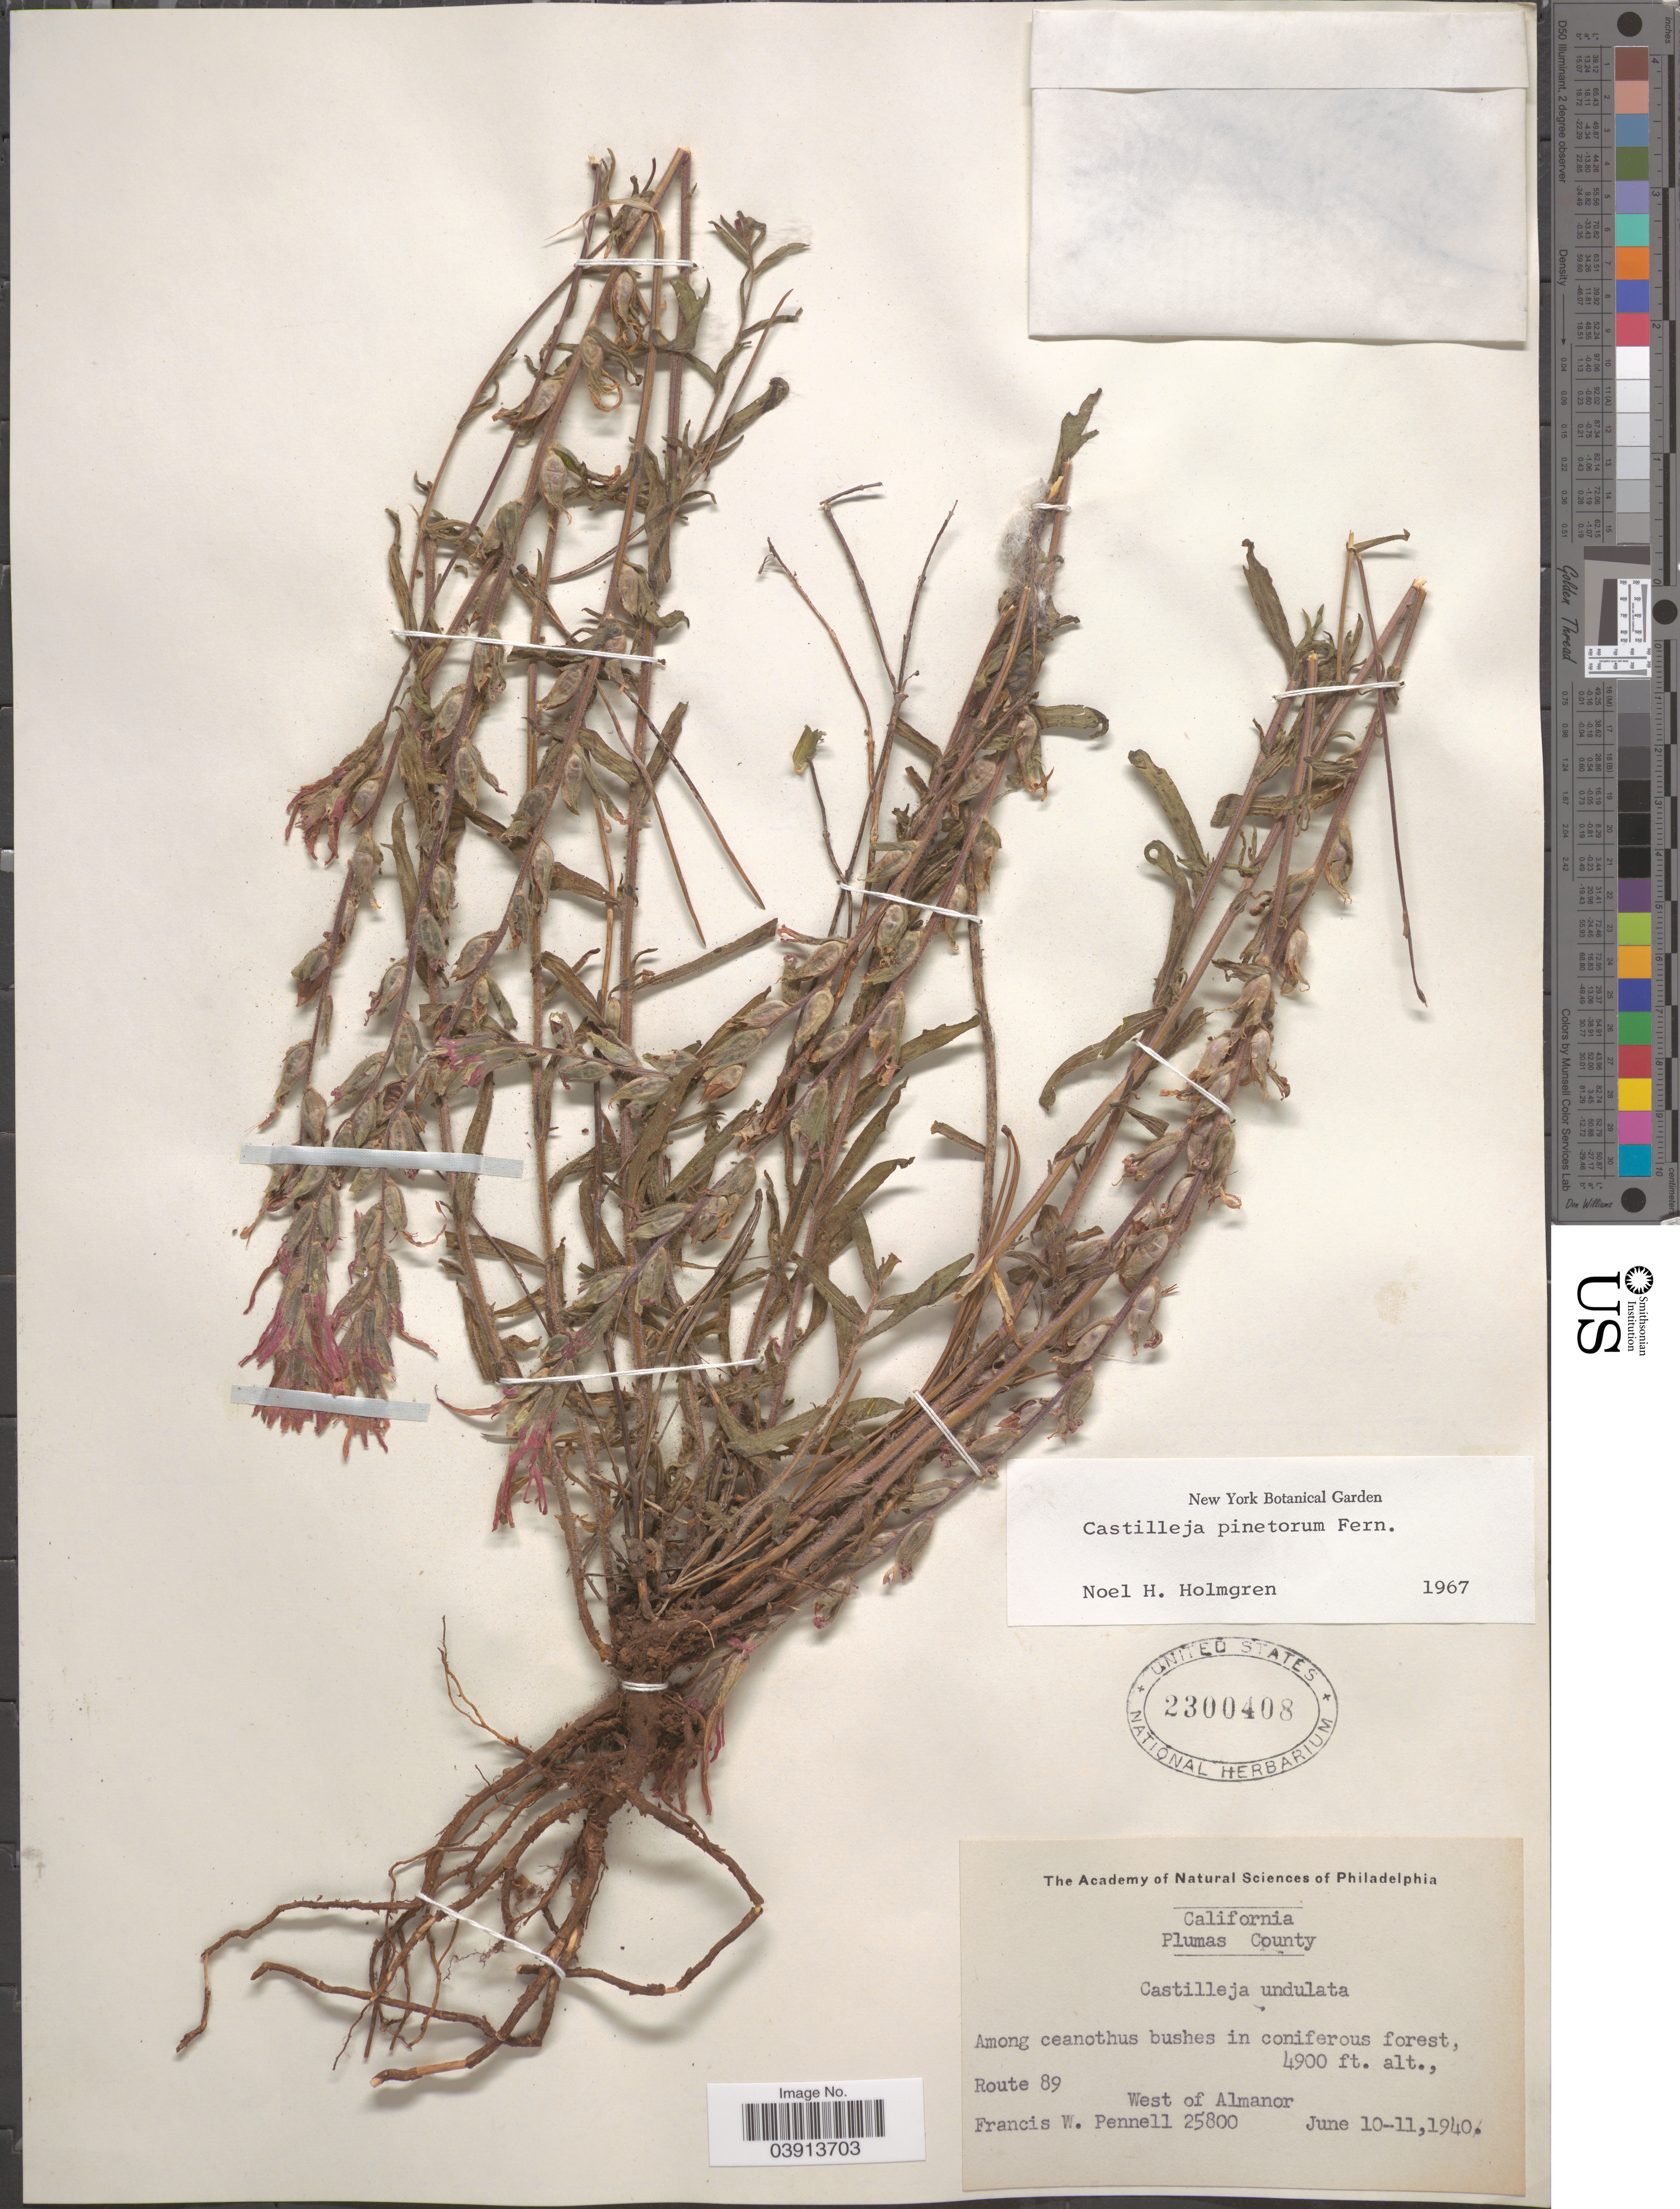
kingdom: Plantae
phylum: Tracheophyta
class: Magnoliopsida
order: Lamiales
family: Orobanchaceae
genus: Castilleja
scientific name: Castilleja pinetorum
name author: Fernald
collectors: F. W. Pennell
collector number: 25800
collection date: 1940-06-10/1940-06-11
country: United States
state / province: California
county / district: Plumas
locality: Plumas County. Among ceanothus bushes in coniferous forest. Route 89. West of Almanor.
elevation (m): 1494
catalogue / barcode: US 2300408